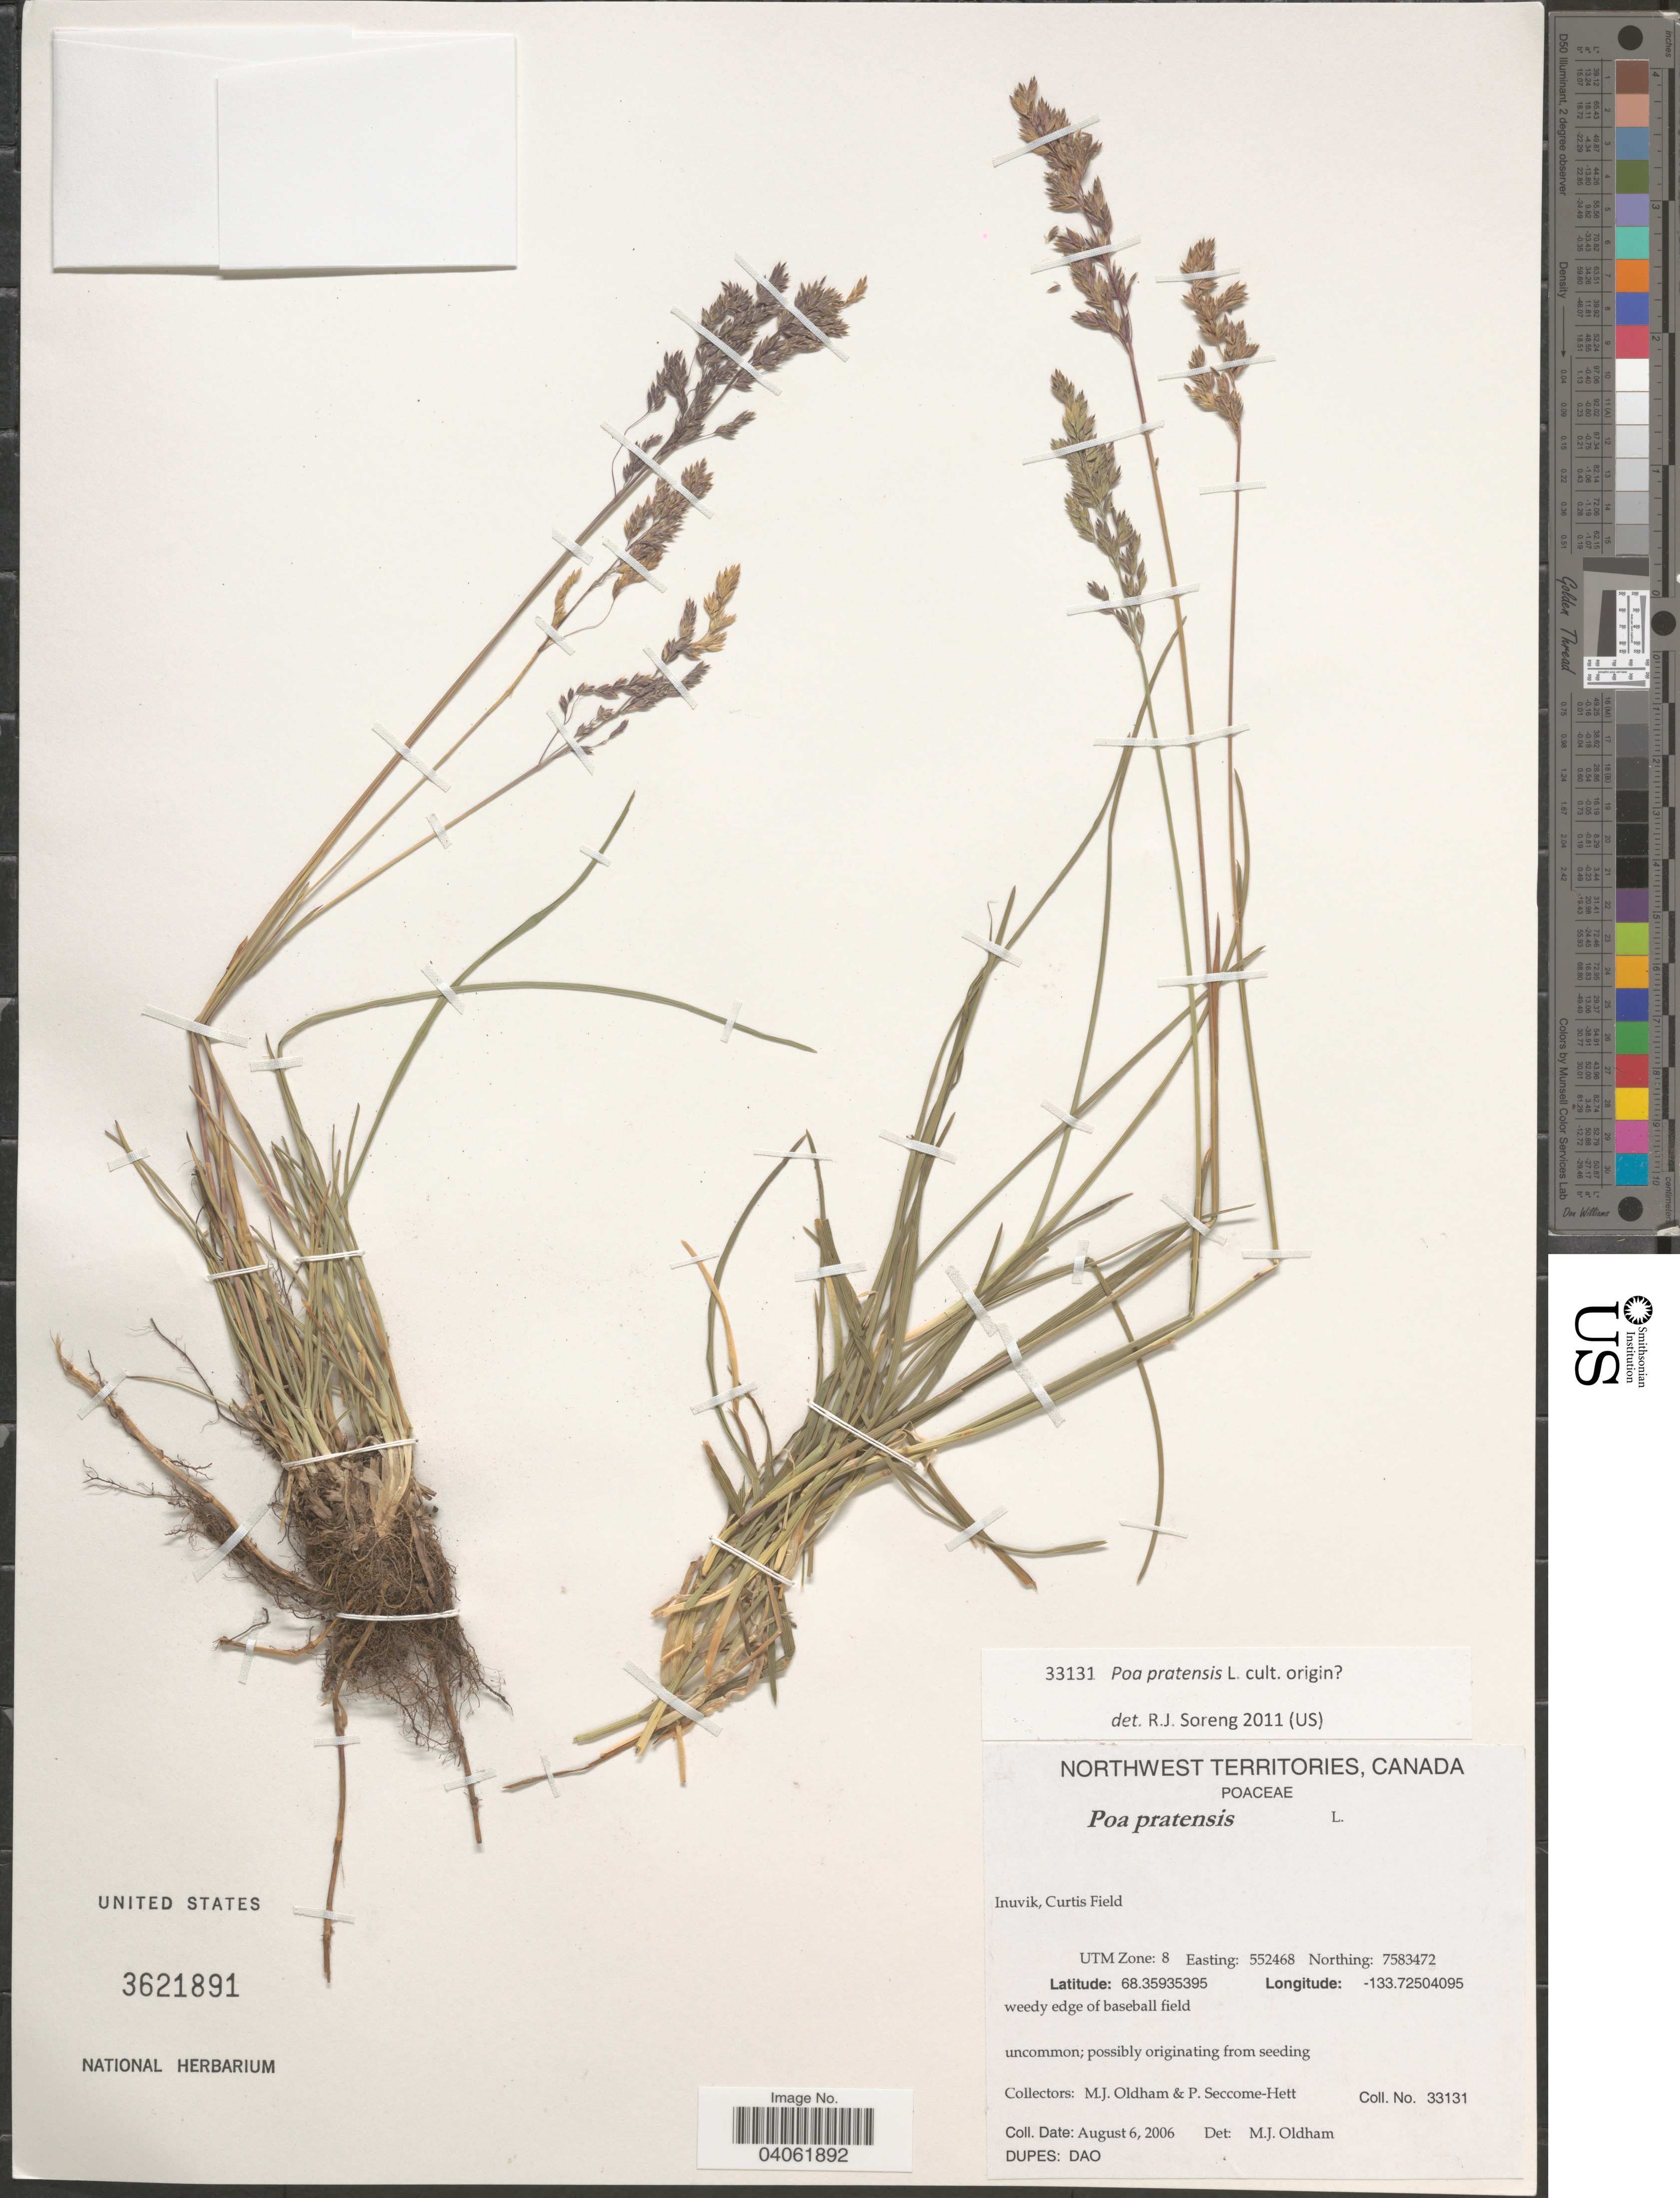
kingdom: Plantae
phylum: Tracheophyta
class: Liliopsida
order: Poales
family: Poaceae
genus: Poa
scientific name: Poa pratensis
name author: L.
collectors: M. Oldham & P. Seccome-Hett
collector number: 33131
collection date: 2006-08-06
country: Canada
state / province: Northwest Territories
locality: Inuvik, Curtis Field. UTM Zone: 8. Easting: 552468. Northing: 7583472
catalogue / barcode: US 3621891